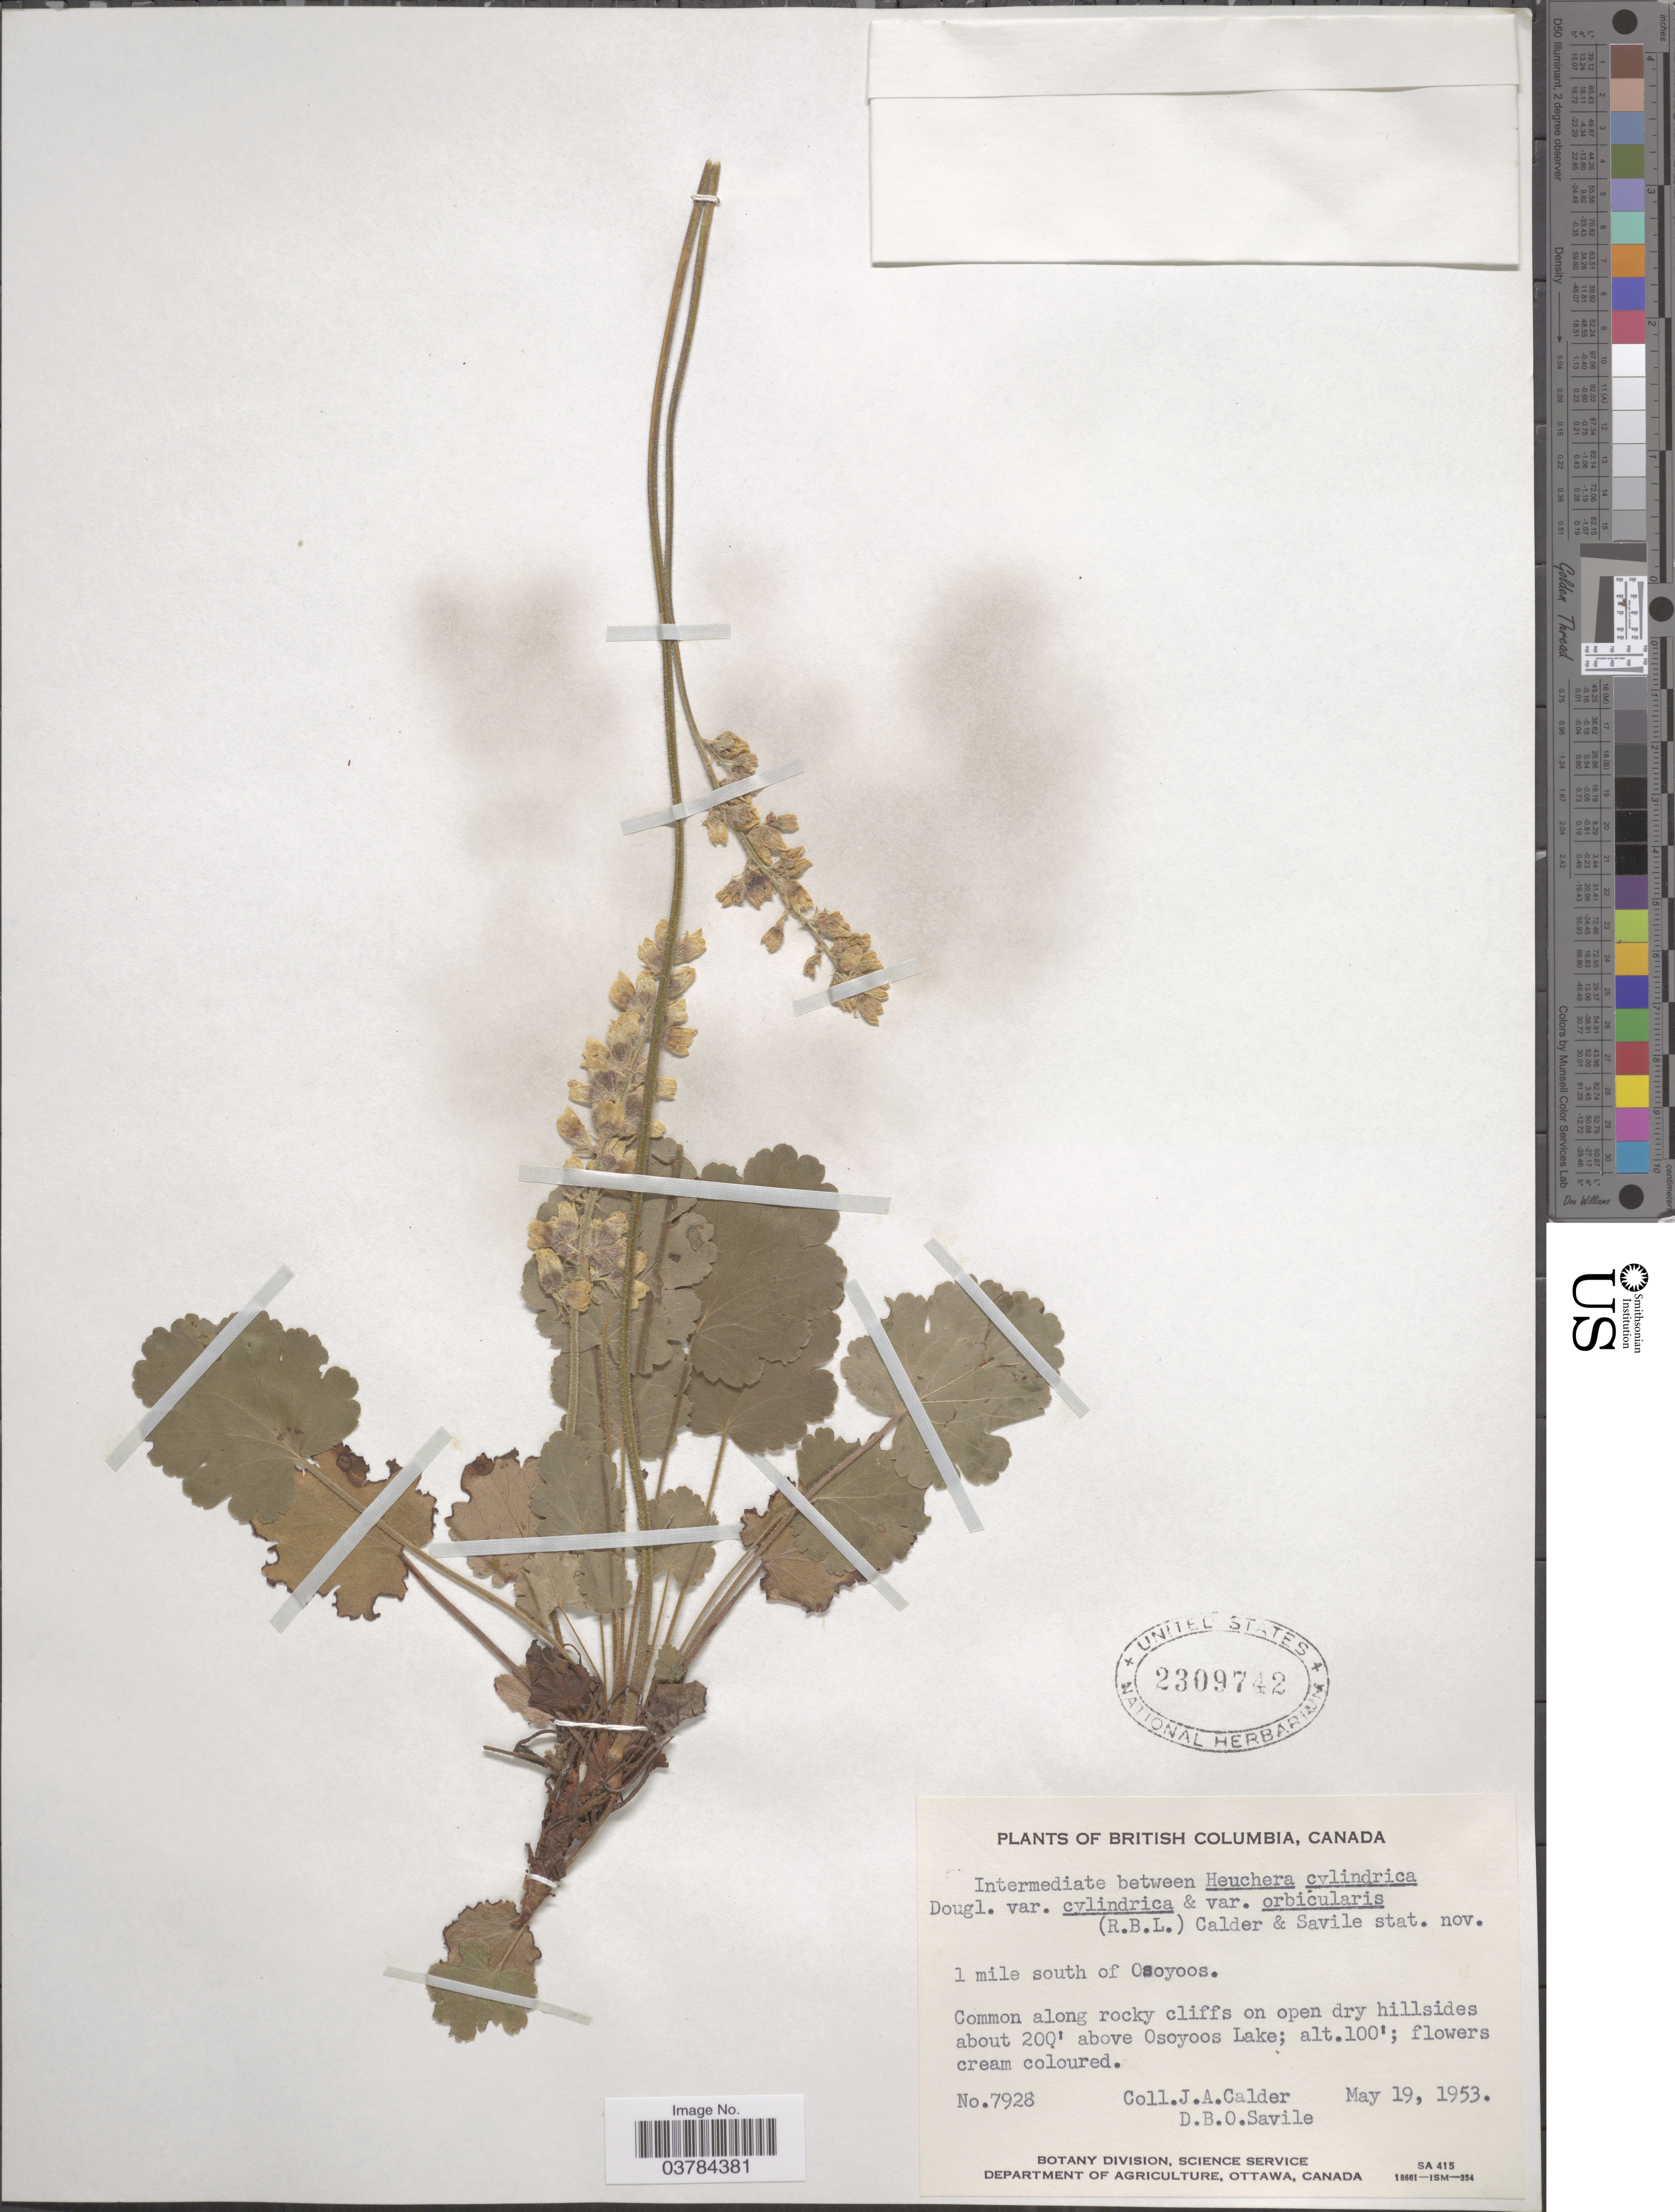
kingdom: Plantae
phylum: Tracheophyta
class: Magnoliopsida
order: Saxifragales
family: Saxifragaceae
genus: Heuchera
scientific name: Heuchera cylindrica var. orbicaulis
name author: (Rosend. et al.) Calder & Savile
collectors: J. A. Calder & D. Savile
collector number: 7928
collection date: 1953-05-19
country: Canada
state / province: British Columbia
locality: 1 mile south of Osoyoos. About 200' above Osoyoos Lake.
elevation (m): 30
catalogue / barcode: US 2309742